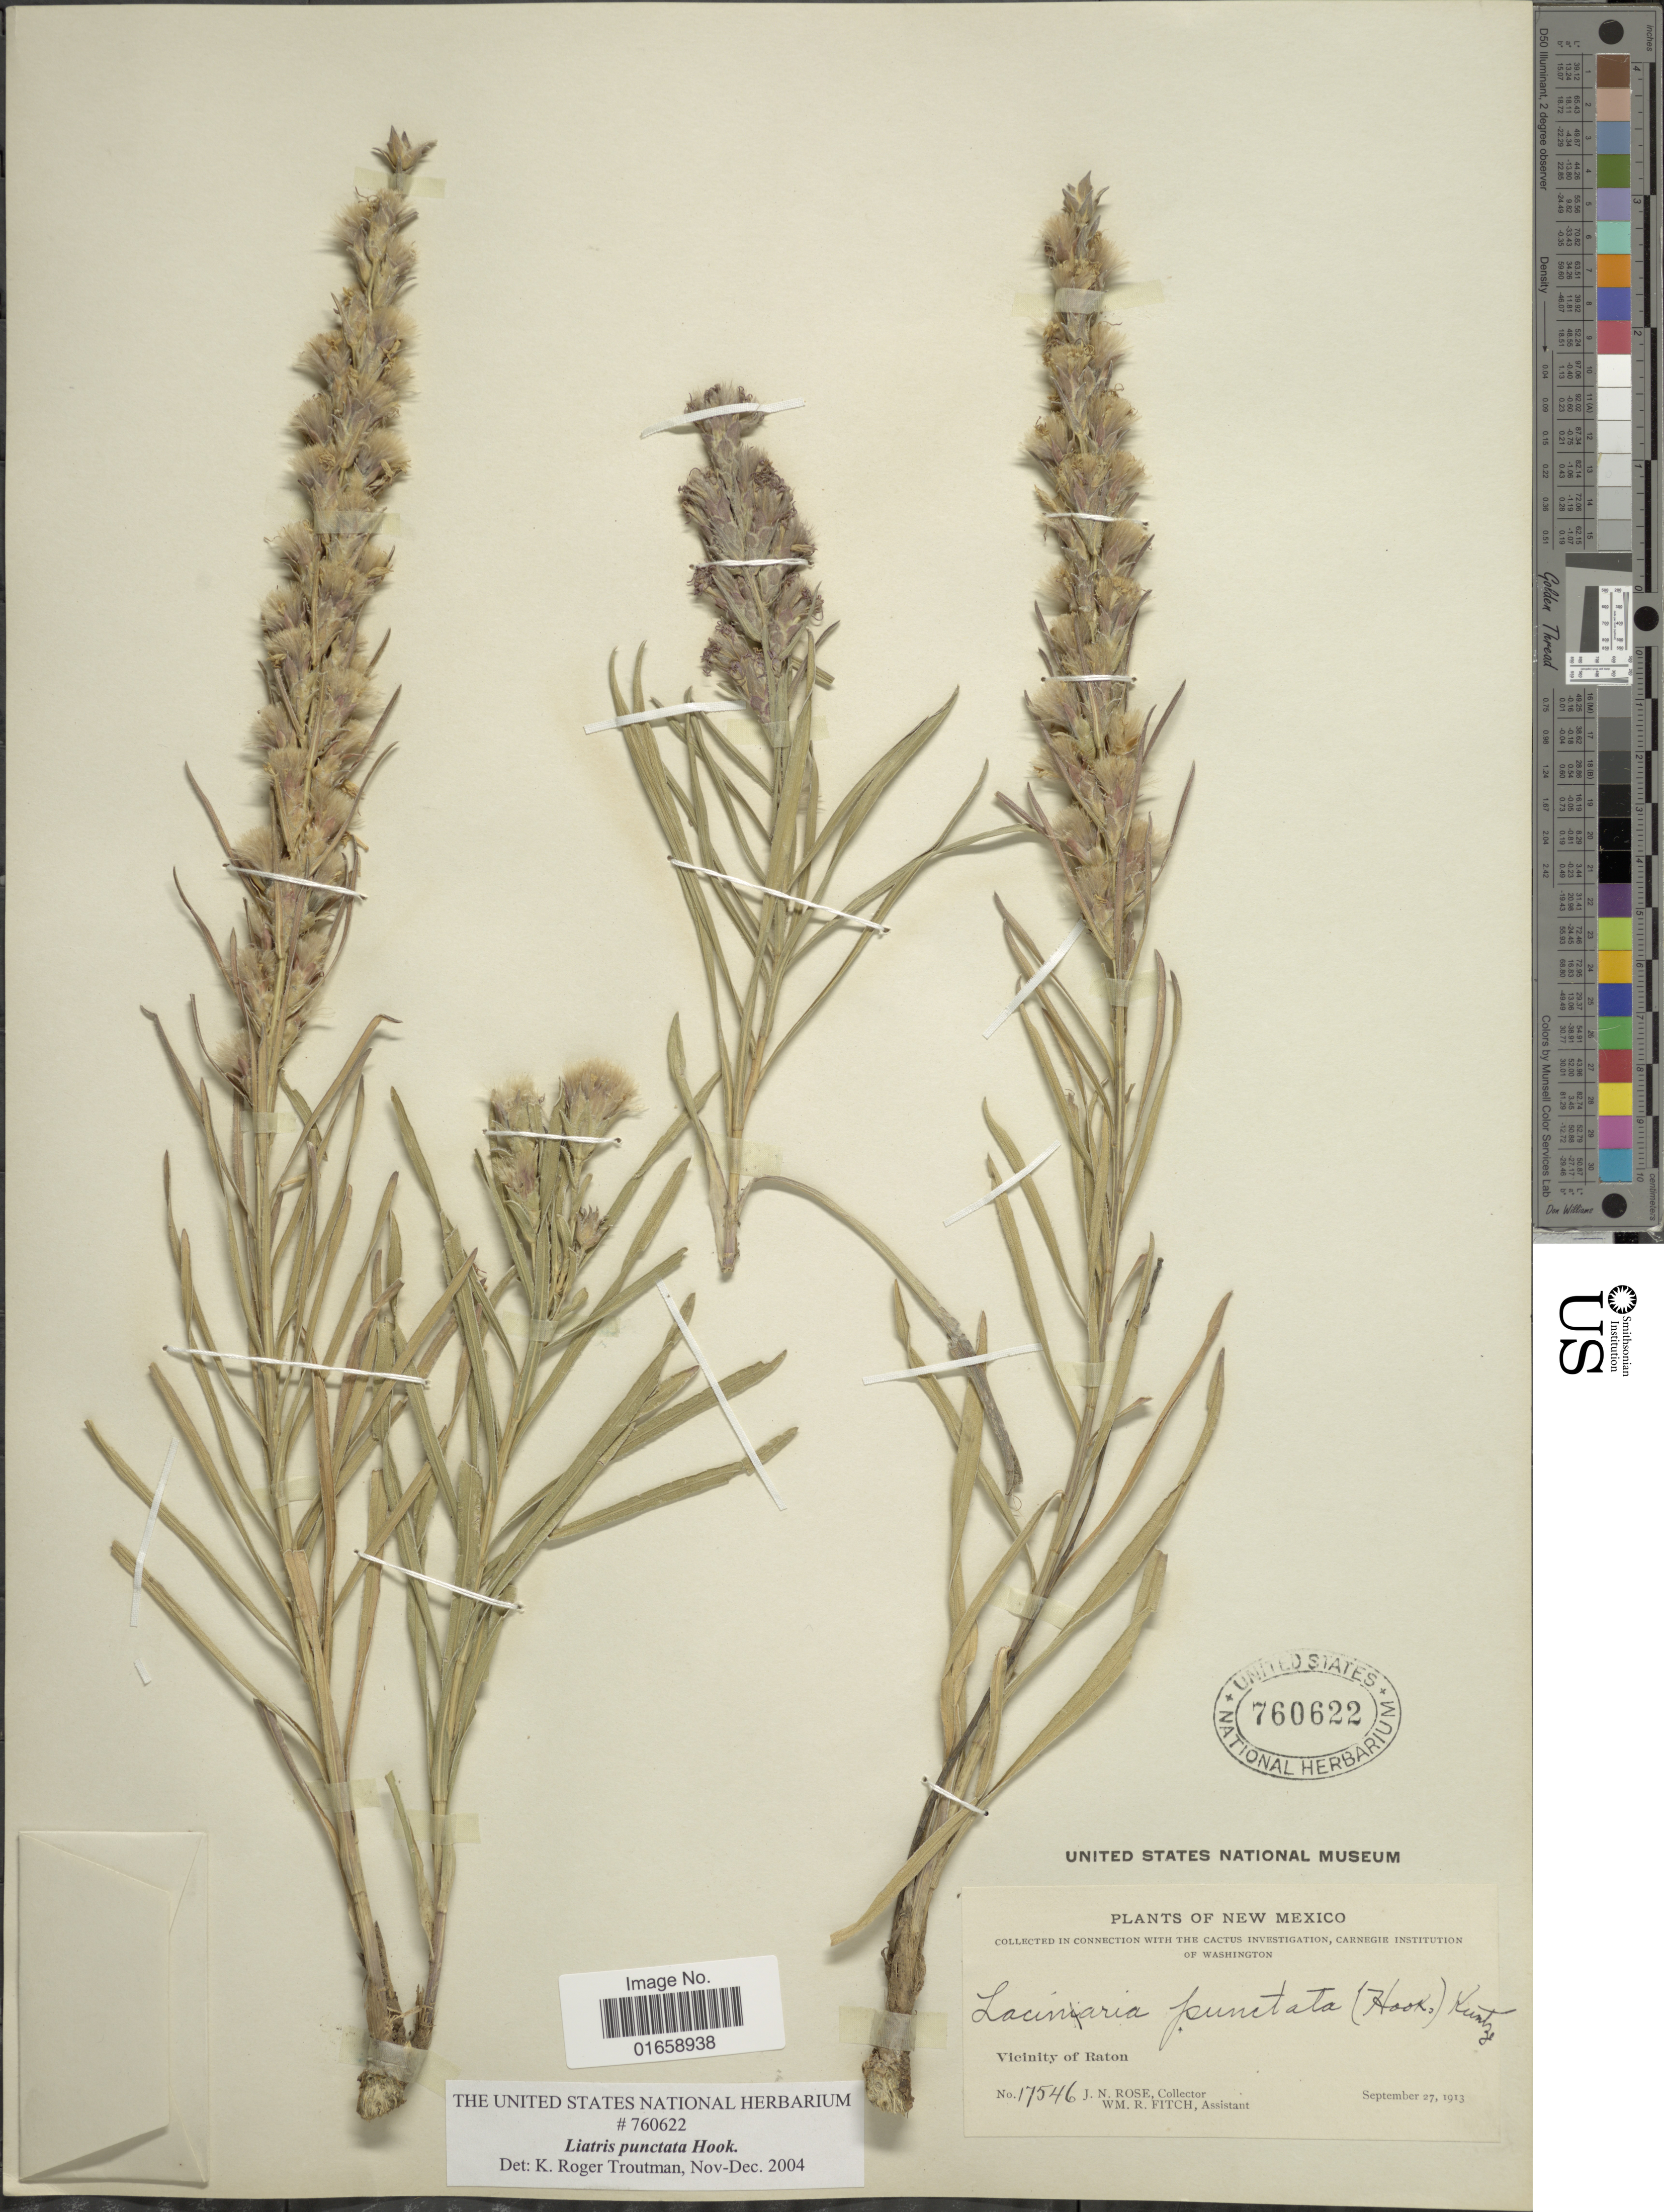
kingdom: Plantae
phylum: Tracheophyta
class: Magnoliopsida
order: Asterales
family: Asteraceae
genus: Liatris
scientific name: Liatris punctata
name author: Hook.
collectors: J. N. Rose & W. R. Fitch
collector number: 17546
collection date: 1913-09-27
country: United States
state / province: New Mexico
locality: Vicinity of Raton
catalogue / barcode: US 760622